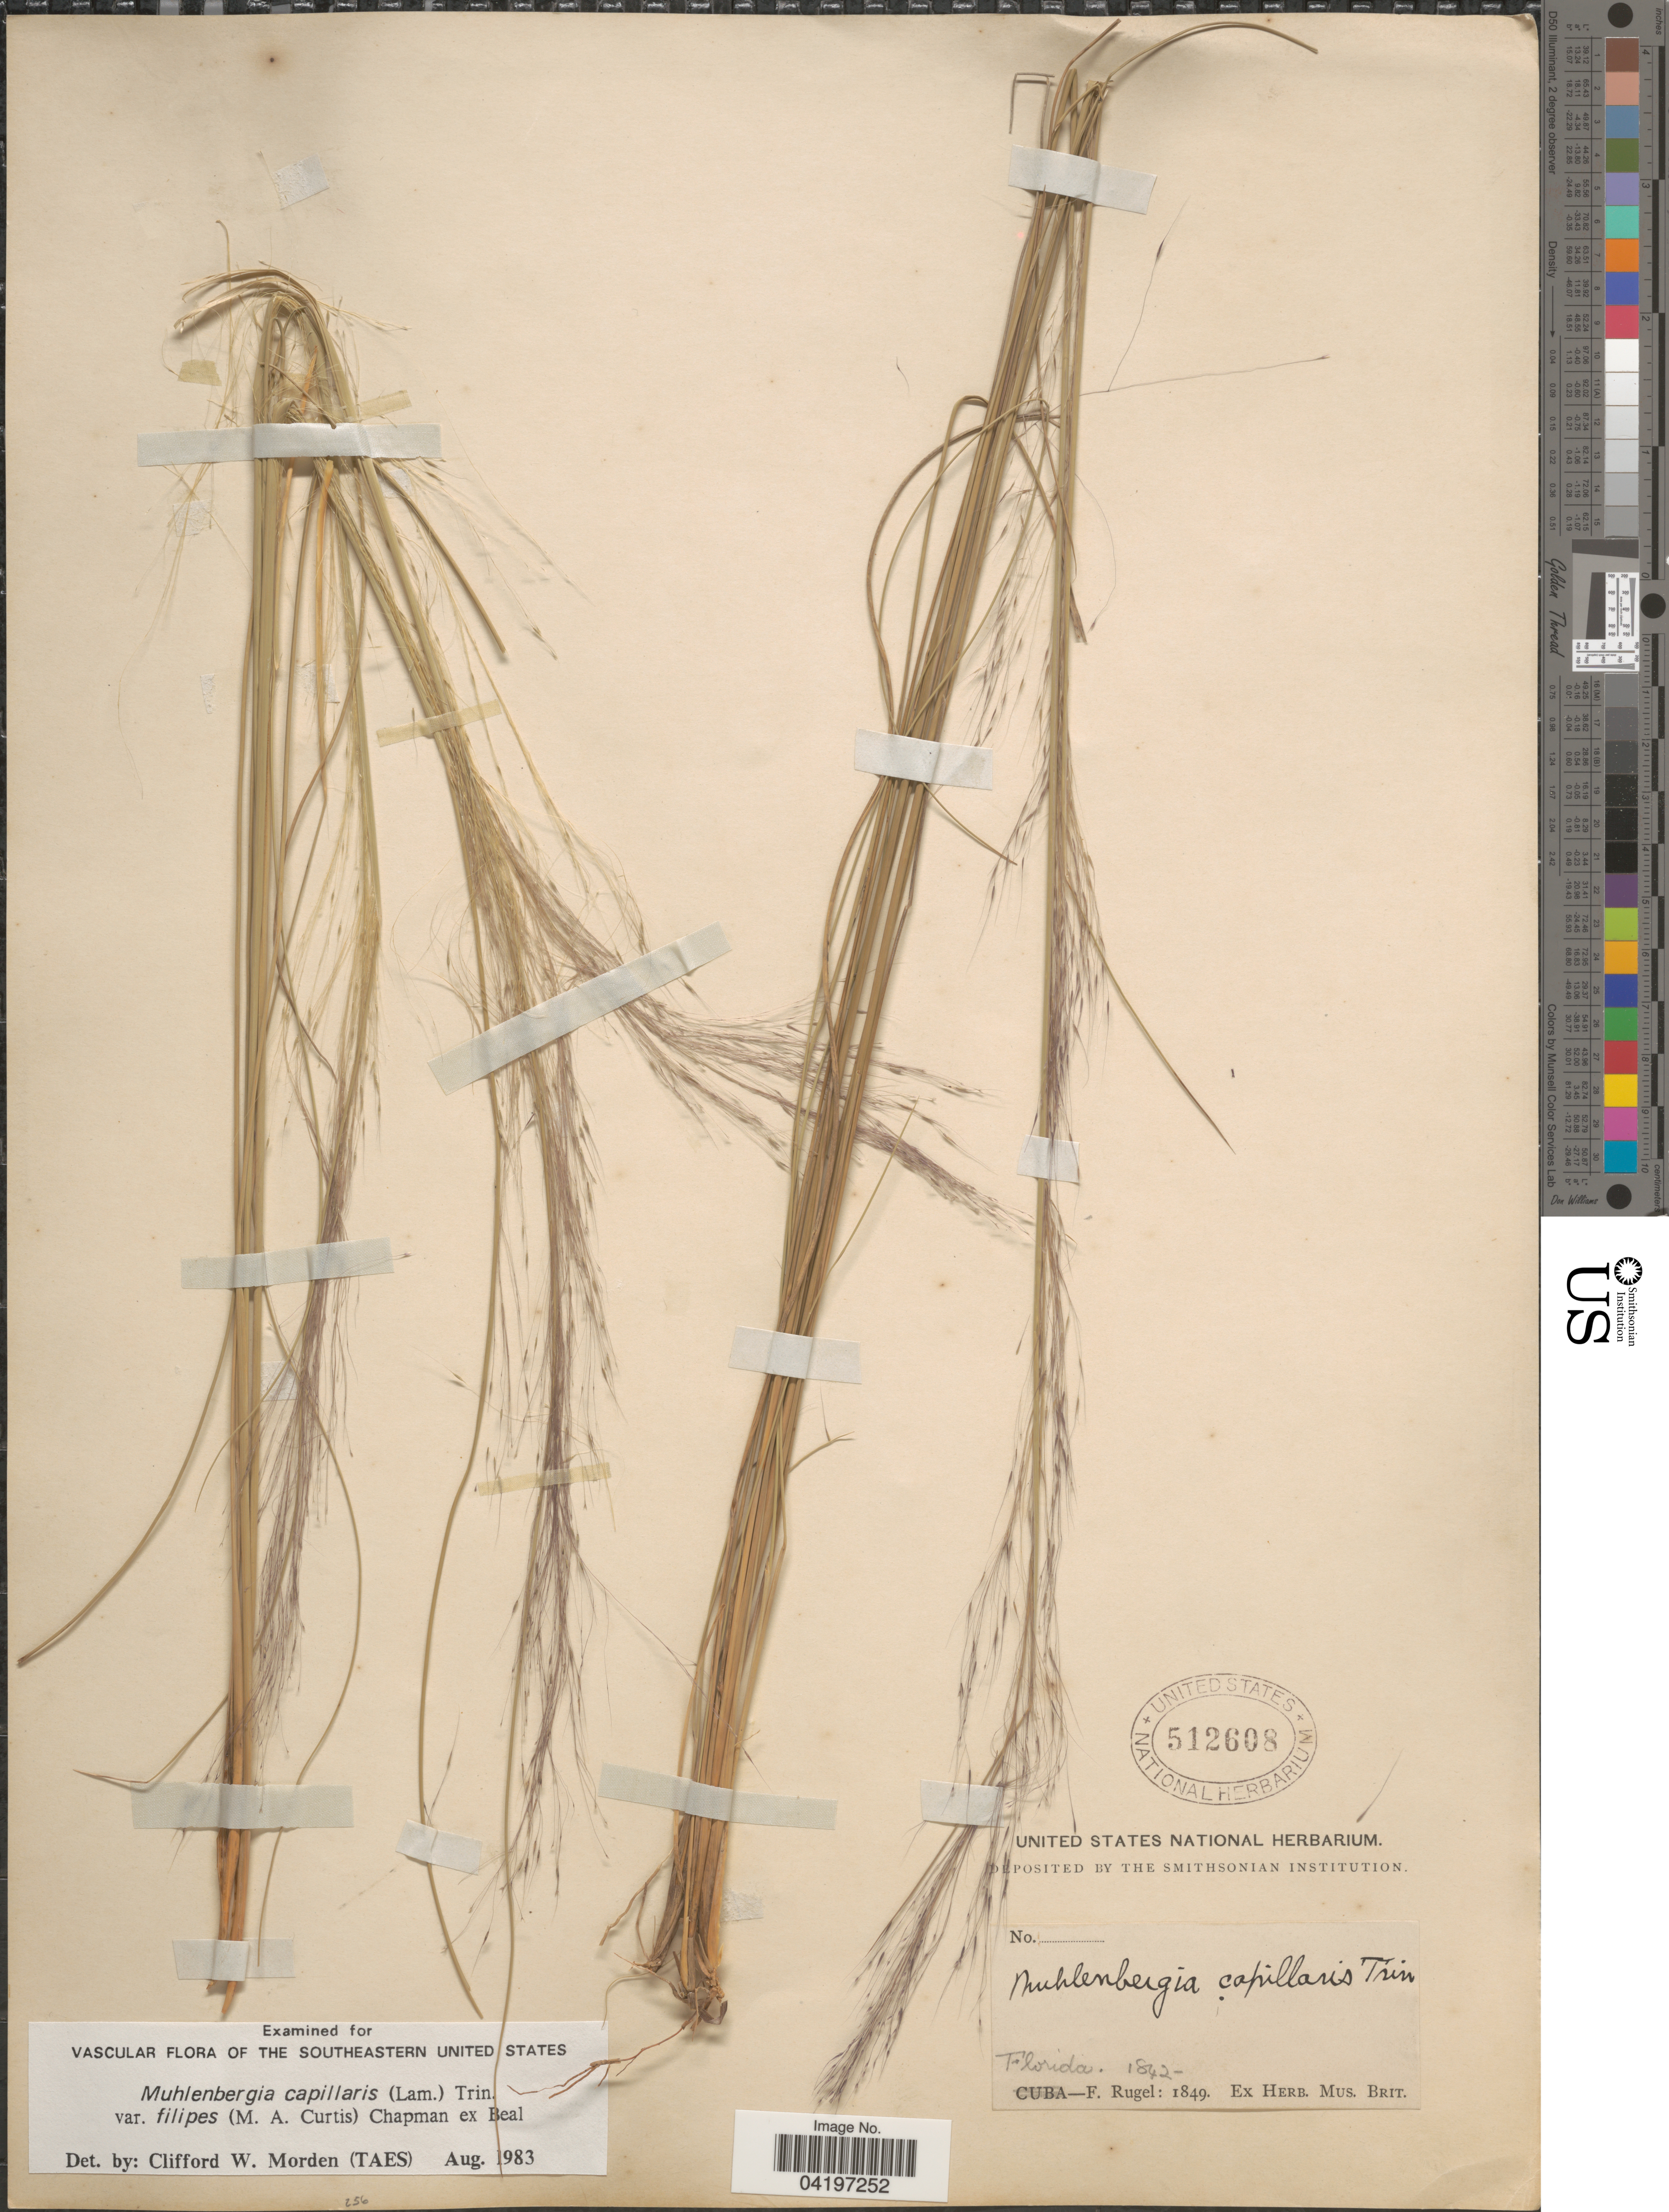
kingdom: Plantae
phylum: Tracheophyta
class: Liliopsida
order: Poales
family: Poaceae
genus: Muhlenbergia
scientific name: Muhlenbergia sericea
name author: (Michx.) P.M. Peterson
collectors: F. Rugel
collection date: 1842/1849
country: United States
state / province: Florida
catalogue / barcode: US 512608